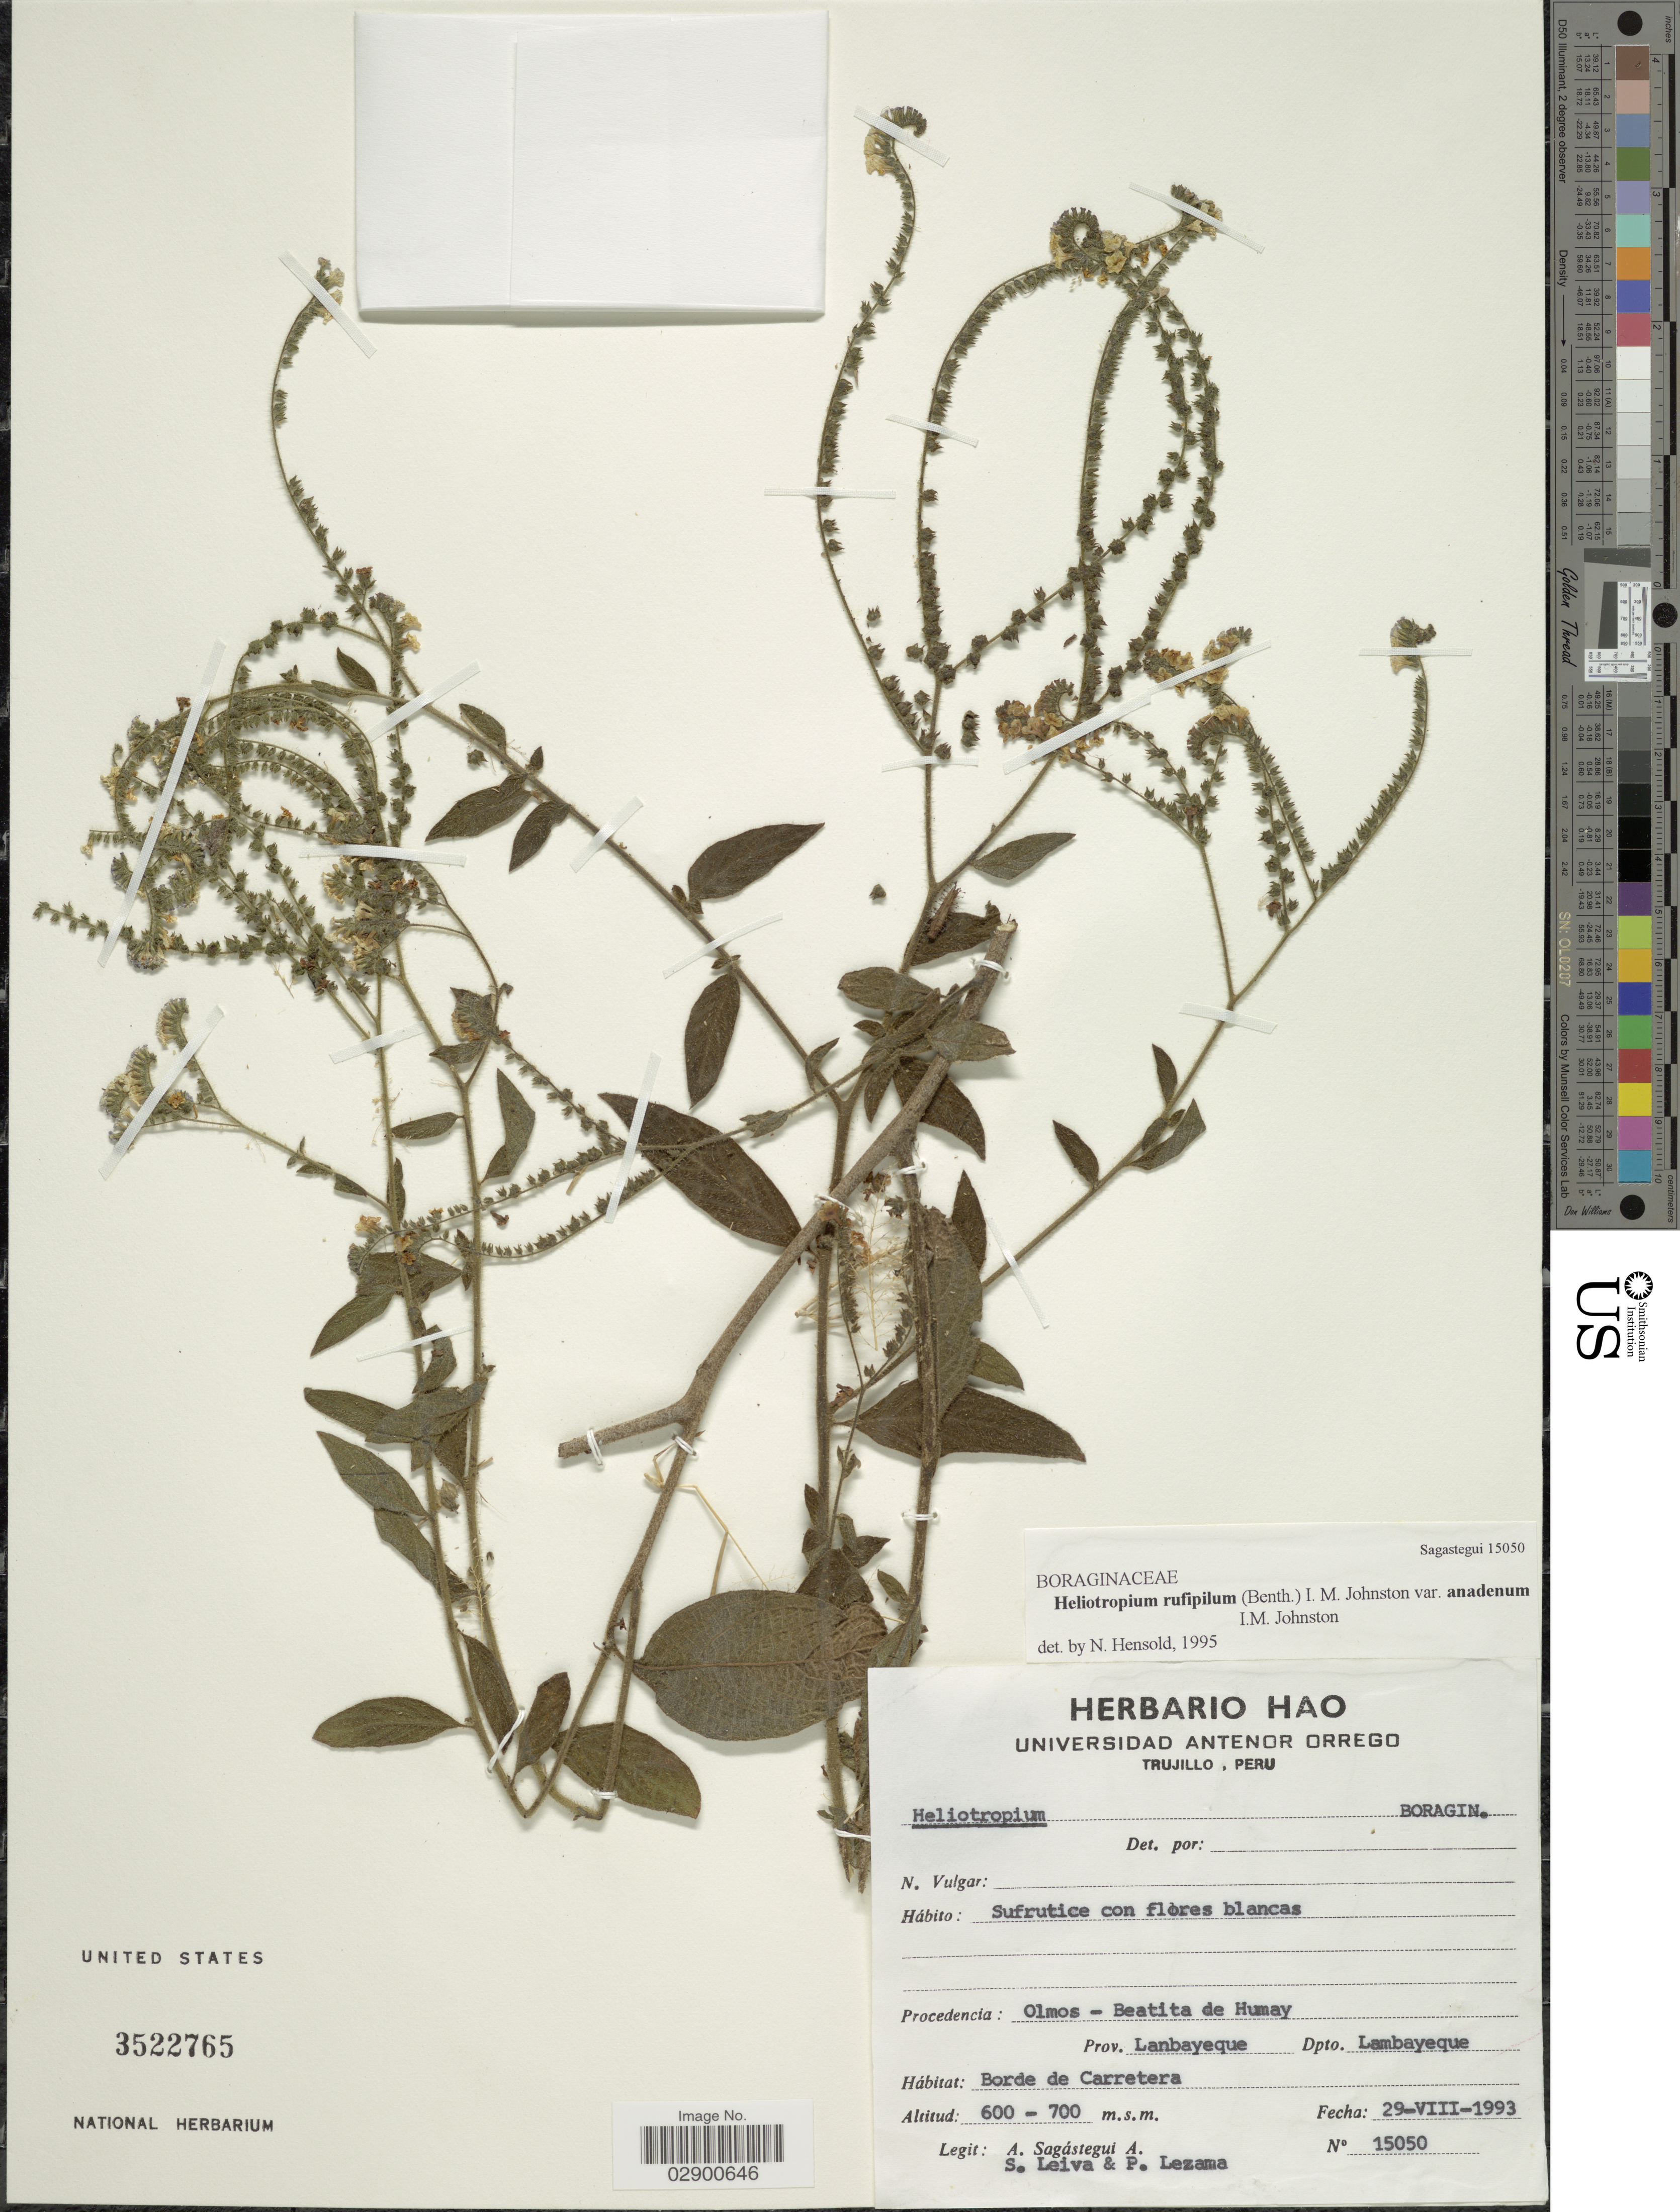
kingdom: Plantae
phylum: Tracheophyta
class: Magnoliopsida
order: Boraginales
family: Heliotropiaceae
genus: Heliotropium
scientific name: Heliotropium rufipilum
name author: (Benth.) I.M. Johnst.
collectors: A. Sagástegui A., S. Leiva & P. Lezama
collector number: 15050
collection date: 1993-08-29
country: Peru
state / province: Lambayeque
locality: Olmos - Beatita de Humay. Prov. Lanbayeque.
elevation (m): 600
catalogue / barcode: US 3522765